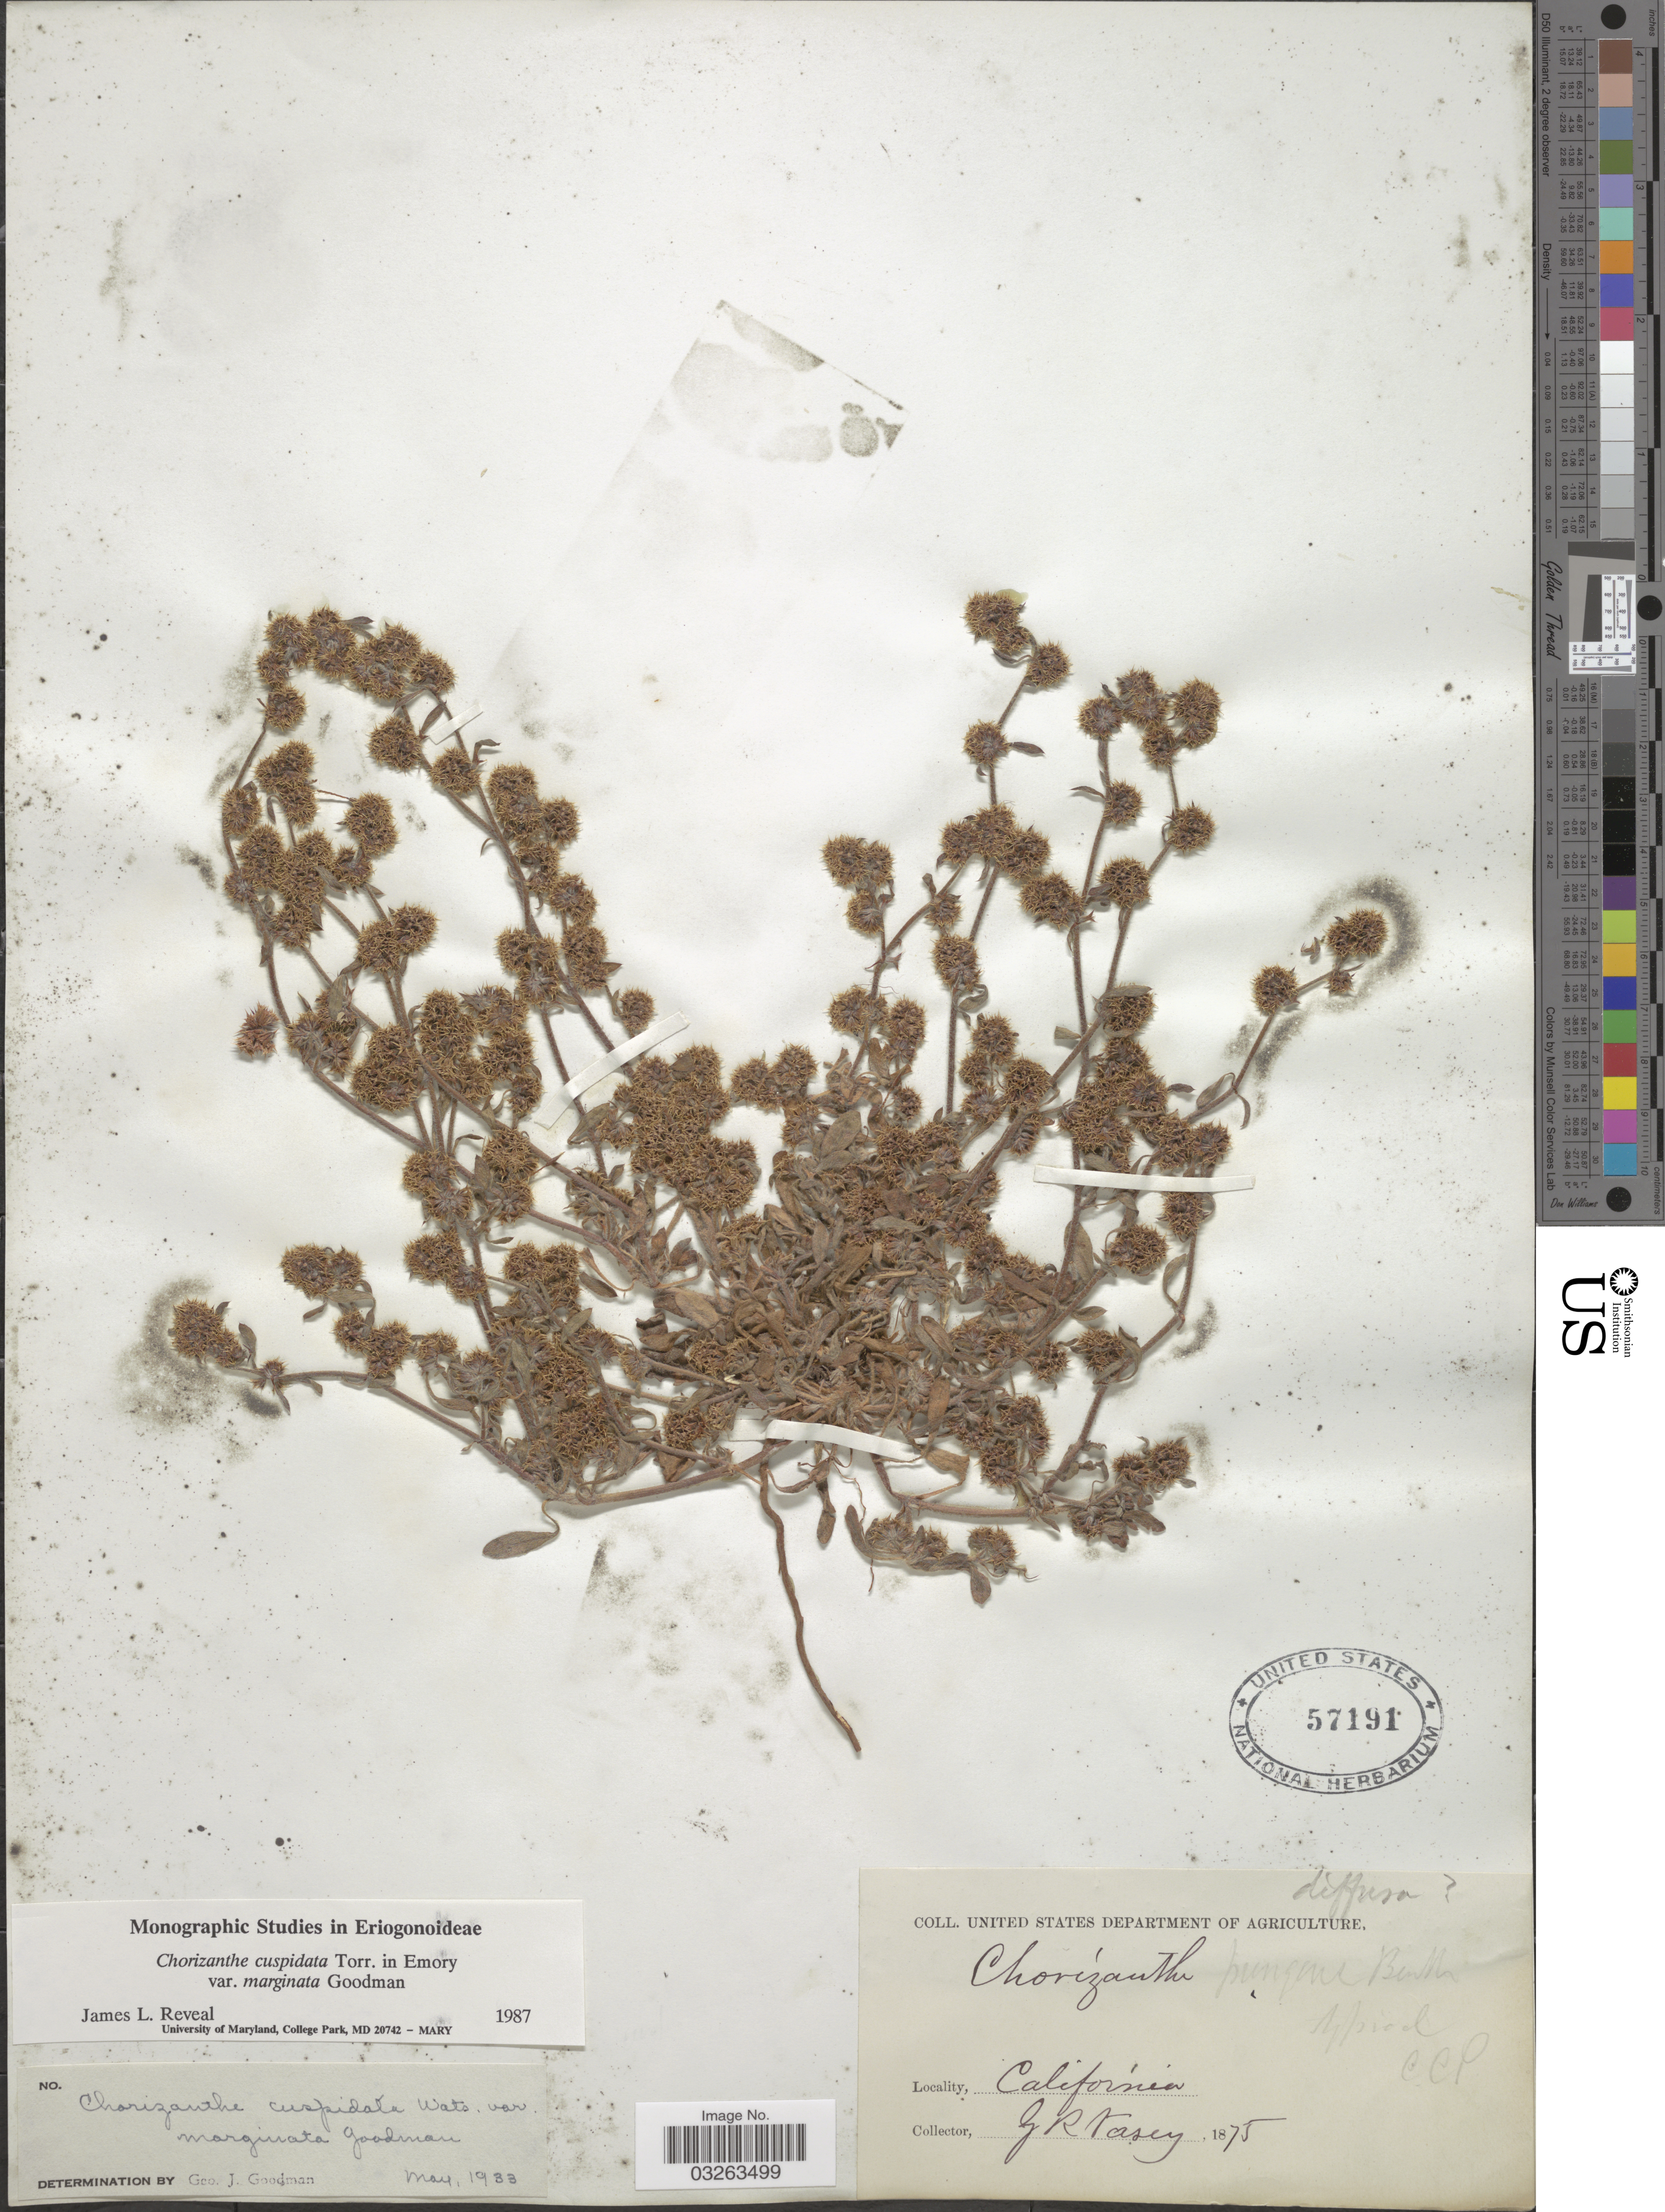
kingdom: Plantae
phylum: Tracheophyta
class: Magnoliopsida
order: Caryophyllales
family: Polygonaceae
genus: Chorizanthe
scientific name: Chorizanthe cuspidata var. marginata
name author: Goodman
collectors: G. R. Vasey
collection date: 1875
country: United States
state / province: California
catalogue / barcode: US 57191